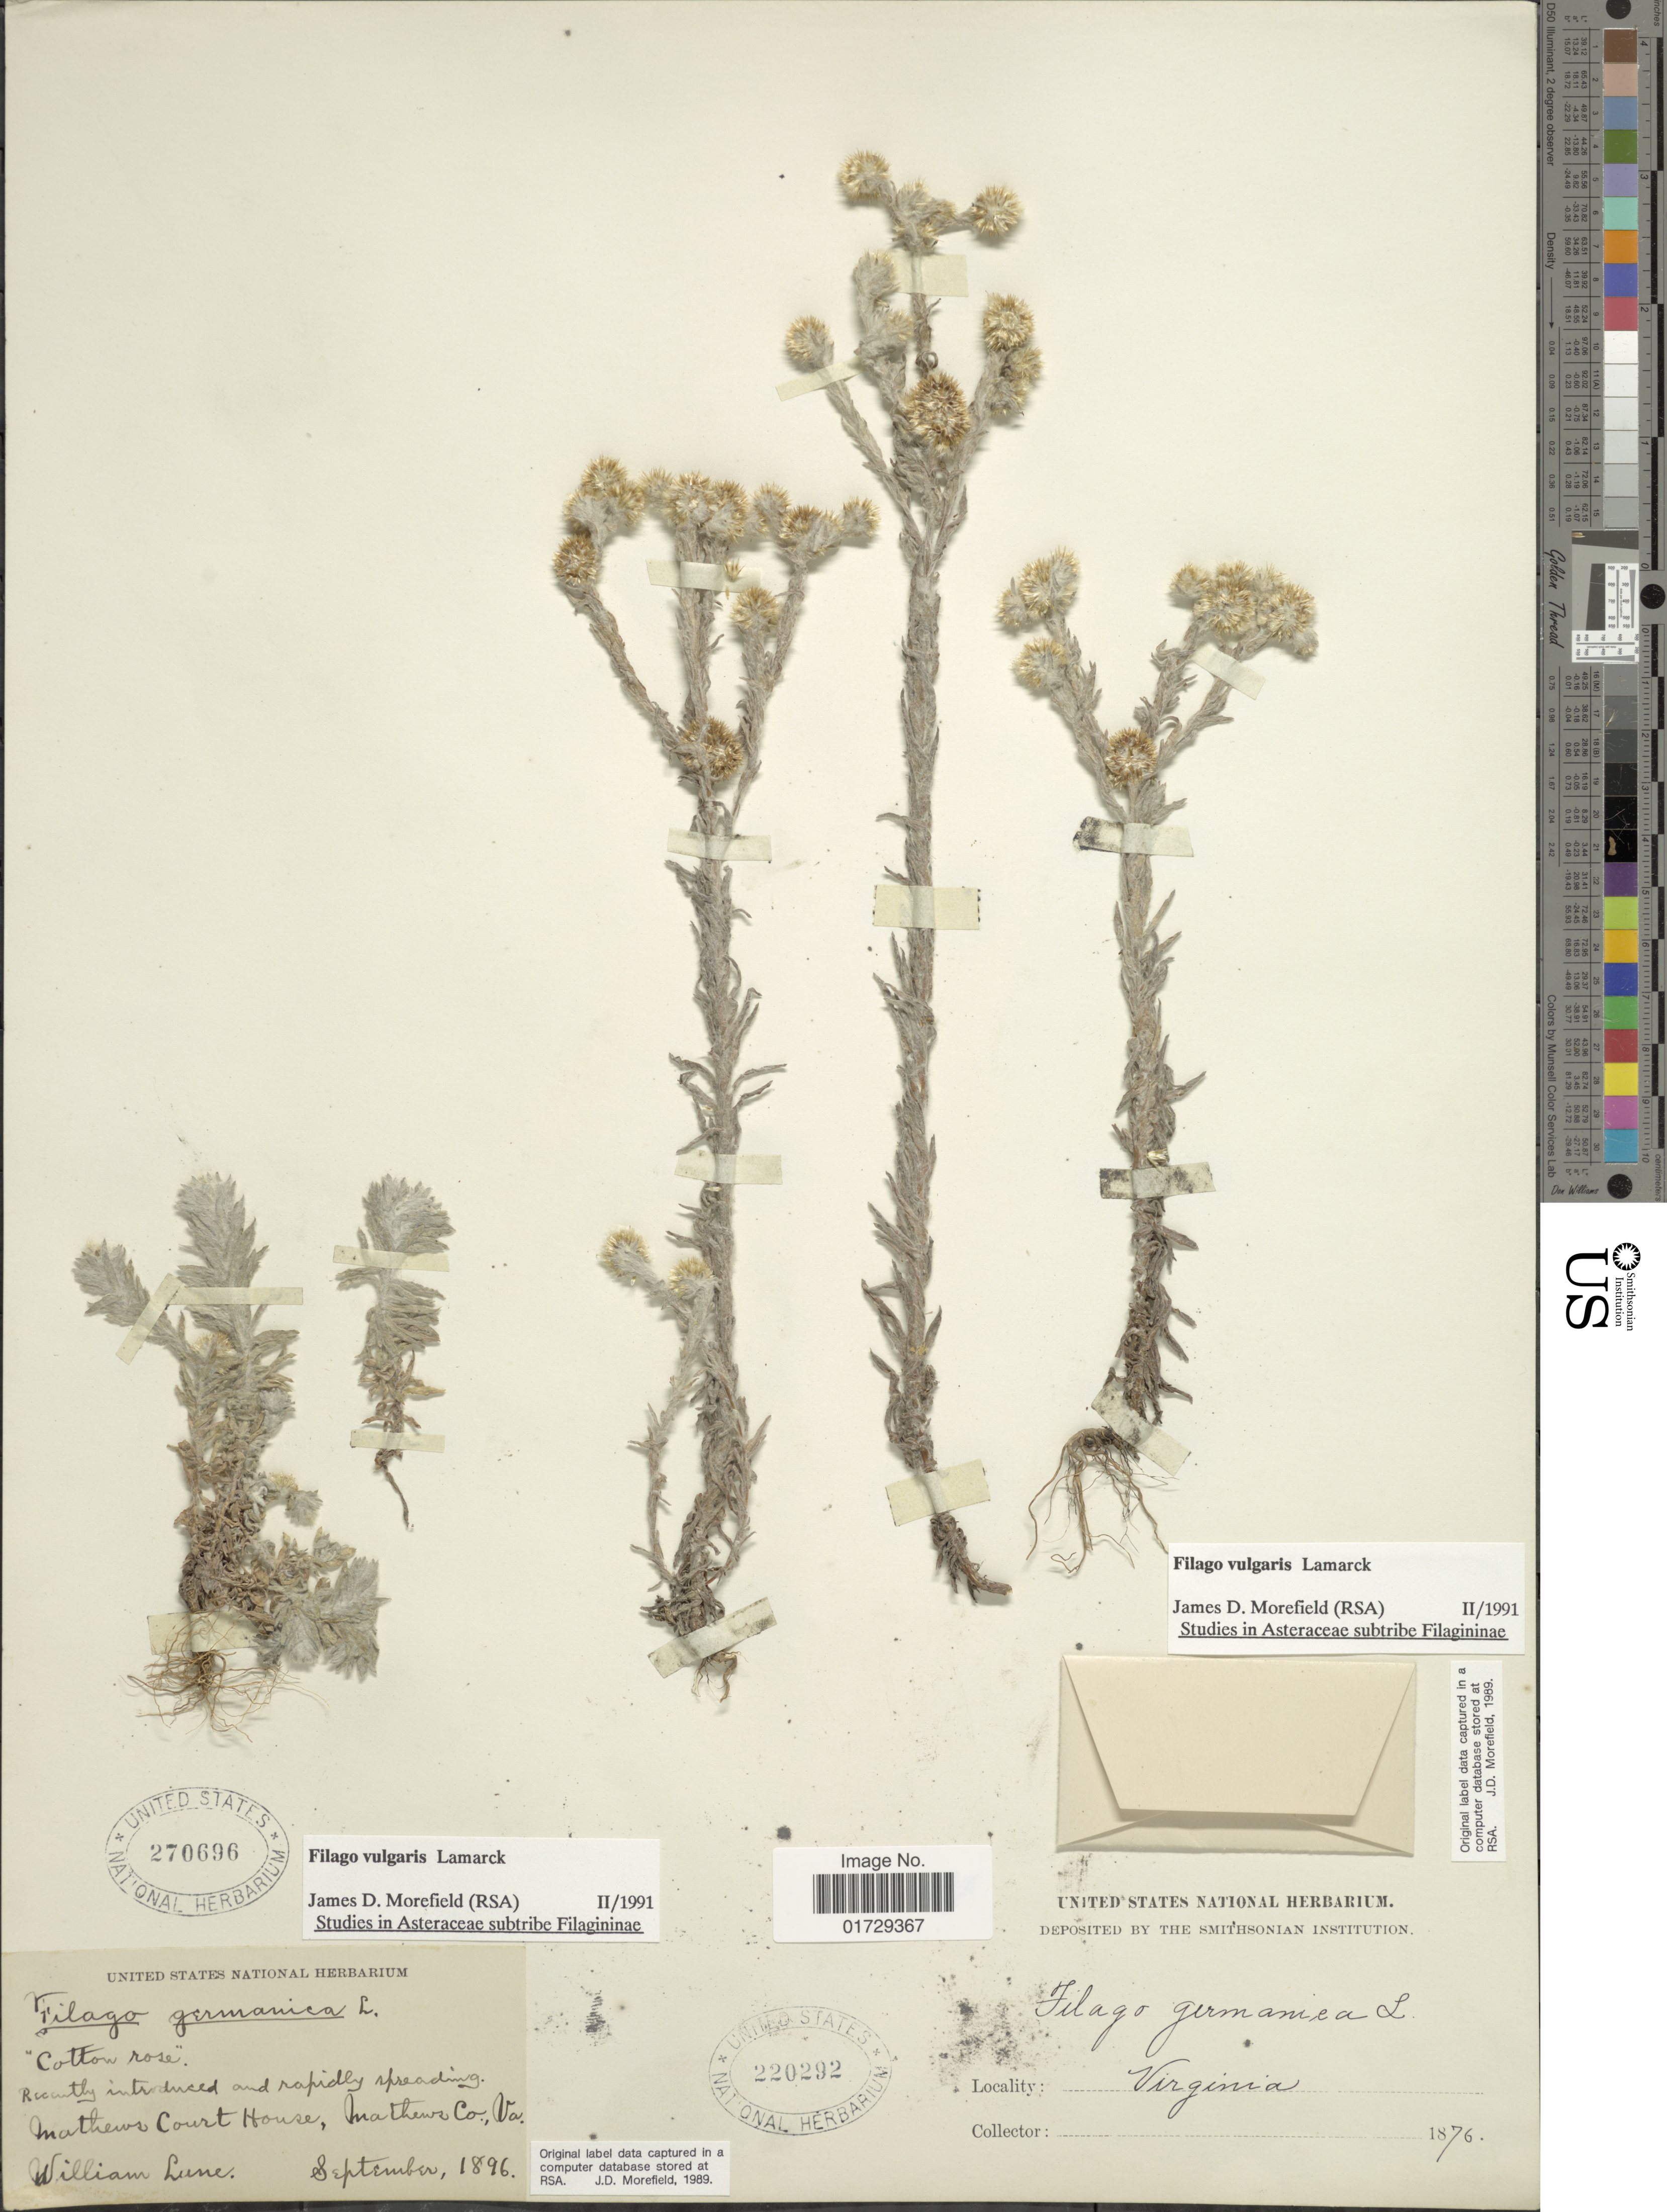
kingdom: Plantae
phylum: Tracheophyta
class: Magnoliopsida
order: Asterales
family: Asteraceae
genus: Filago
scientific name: Filago vulgaris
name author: Lam.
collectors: W. Lune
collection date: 1896-09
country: United States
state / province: Virginia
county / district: Mathews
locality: Mathews Court House, Mathews Co., Va.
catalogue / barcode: US 270696